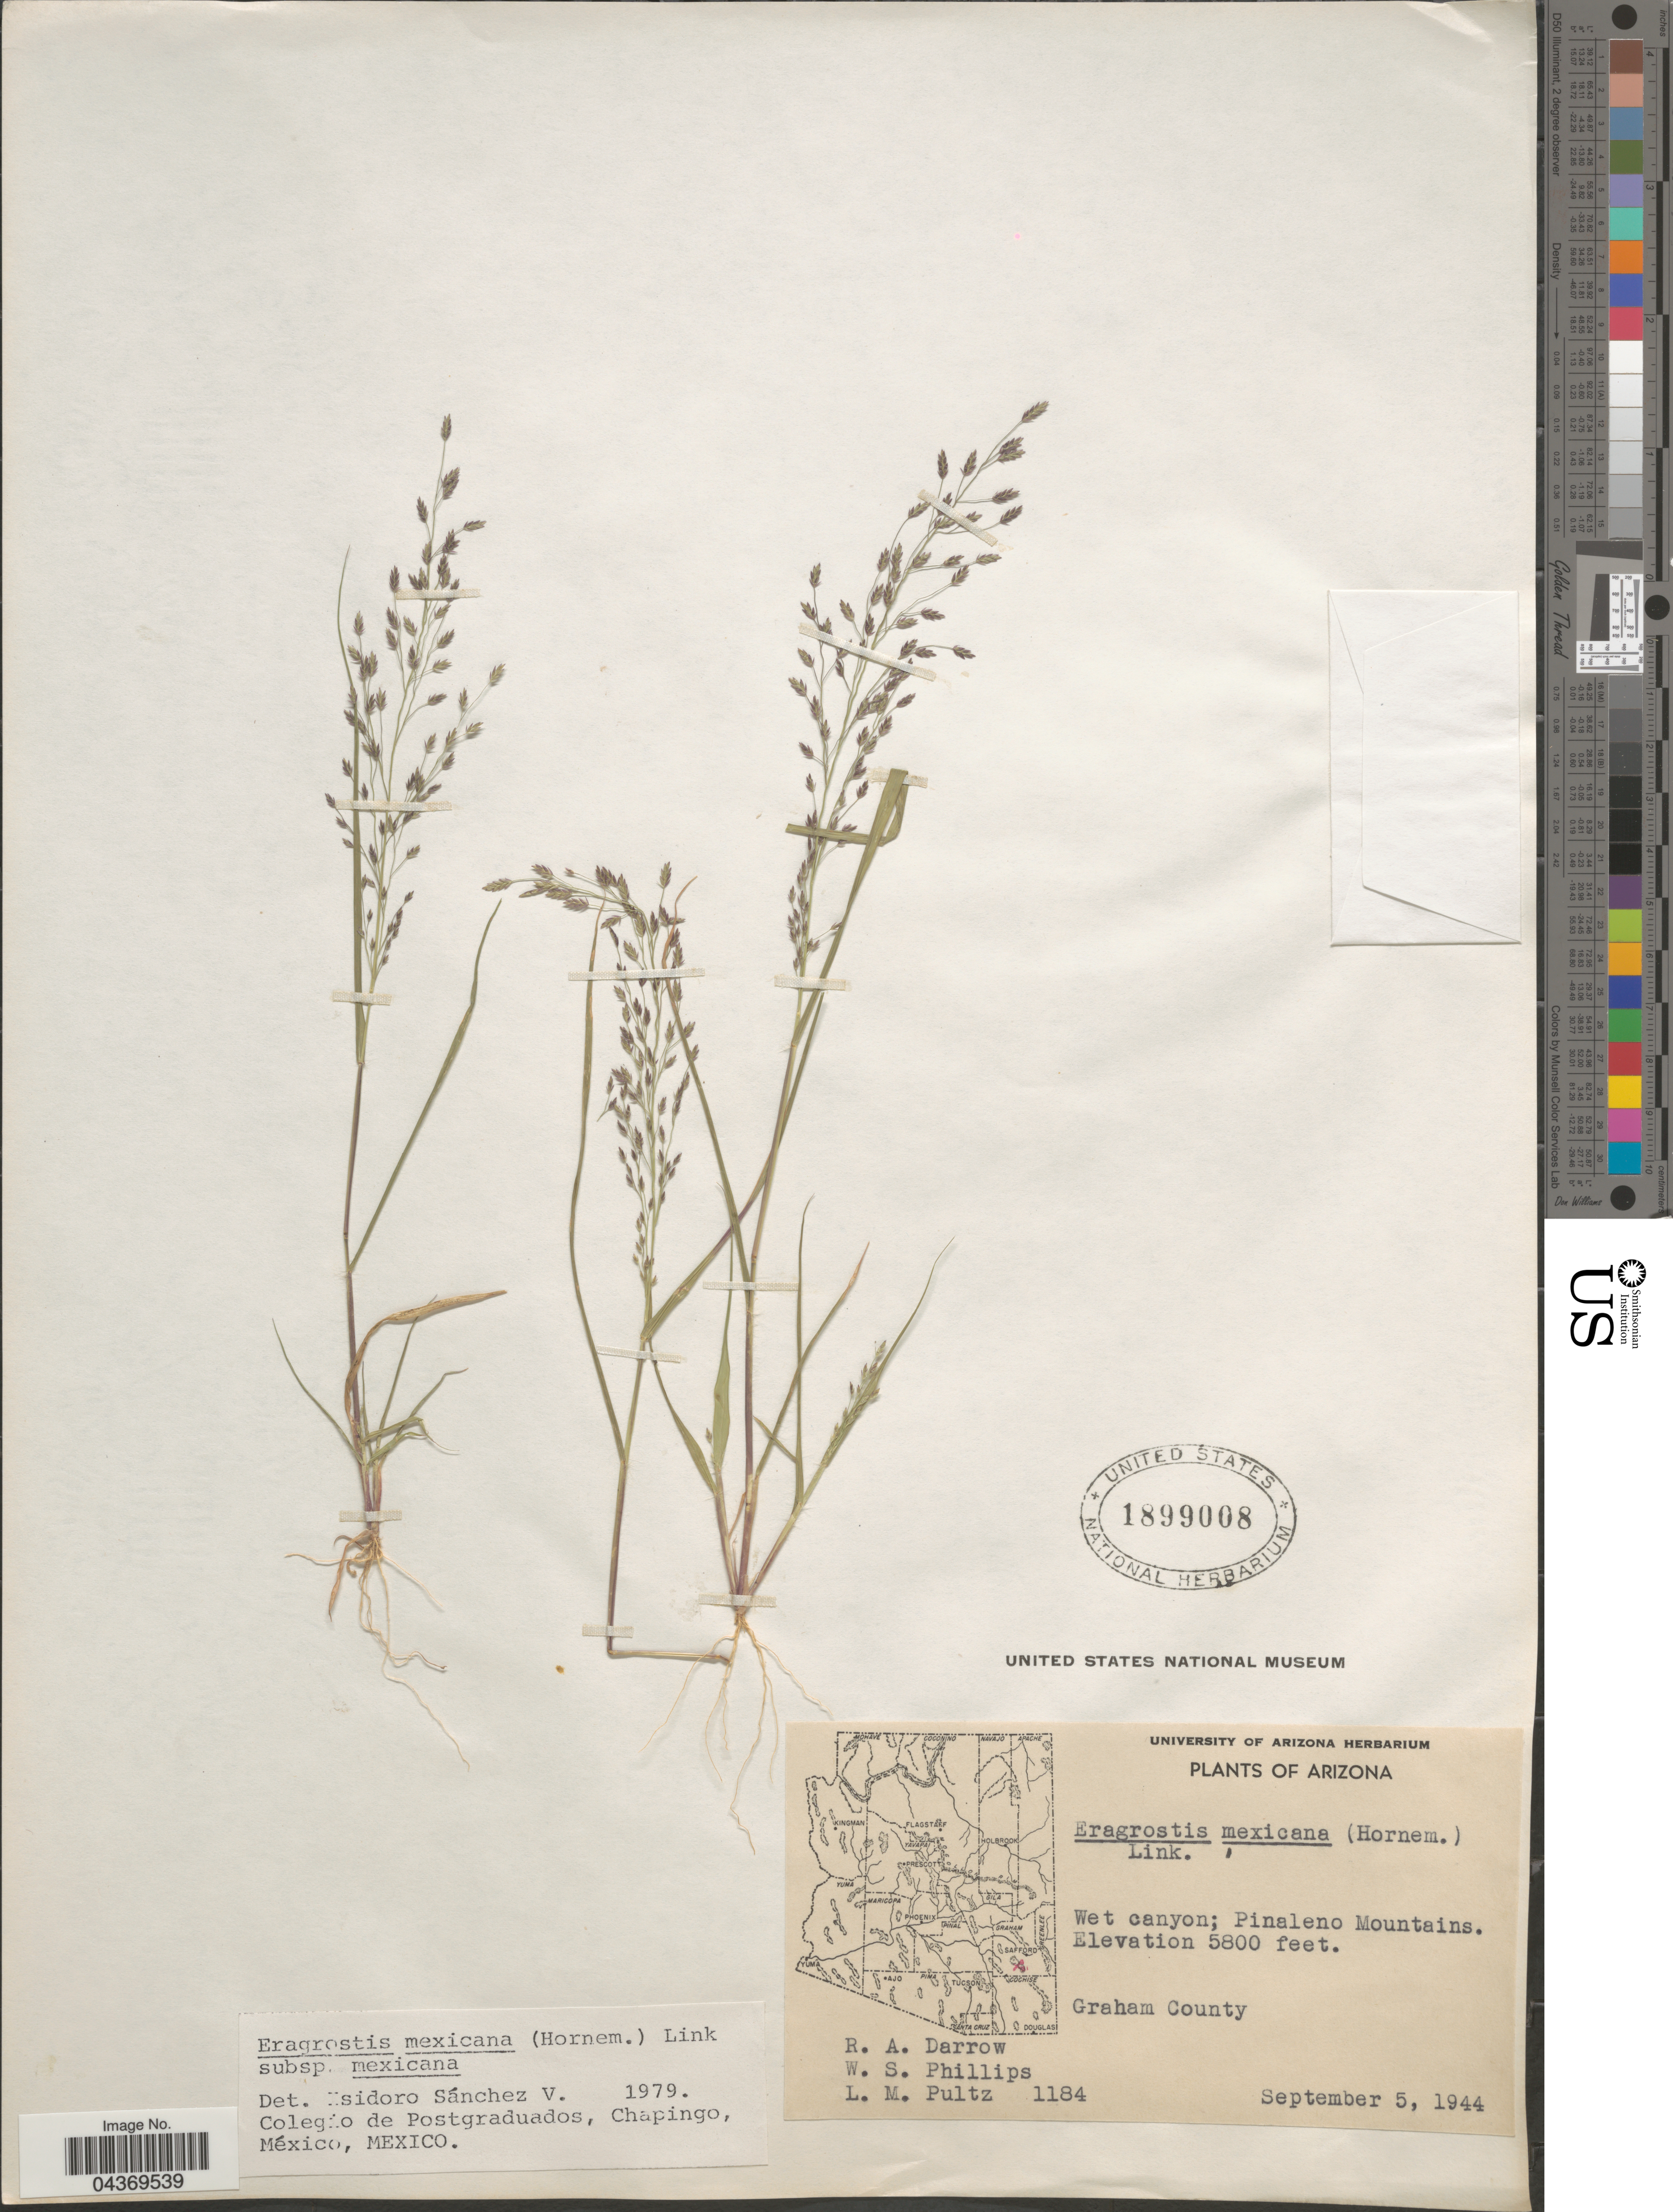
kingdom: Plantae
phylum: Tracheophyta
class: Liliopsida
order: Poales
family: Poaceae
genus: Eragrostis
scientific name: Eragrostis mexicana subsp. mexicana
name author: (Hornem.) Link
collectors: R. A. Darrow, W. S. Phillips & L. Pultz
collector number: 1184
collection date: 1944-09-05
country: United States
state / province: Arizona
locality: Wet canyon; Pinaleno Mountains. Graham County.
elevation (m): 1768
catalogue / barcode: US 1899008